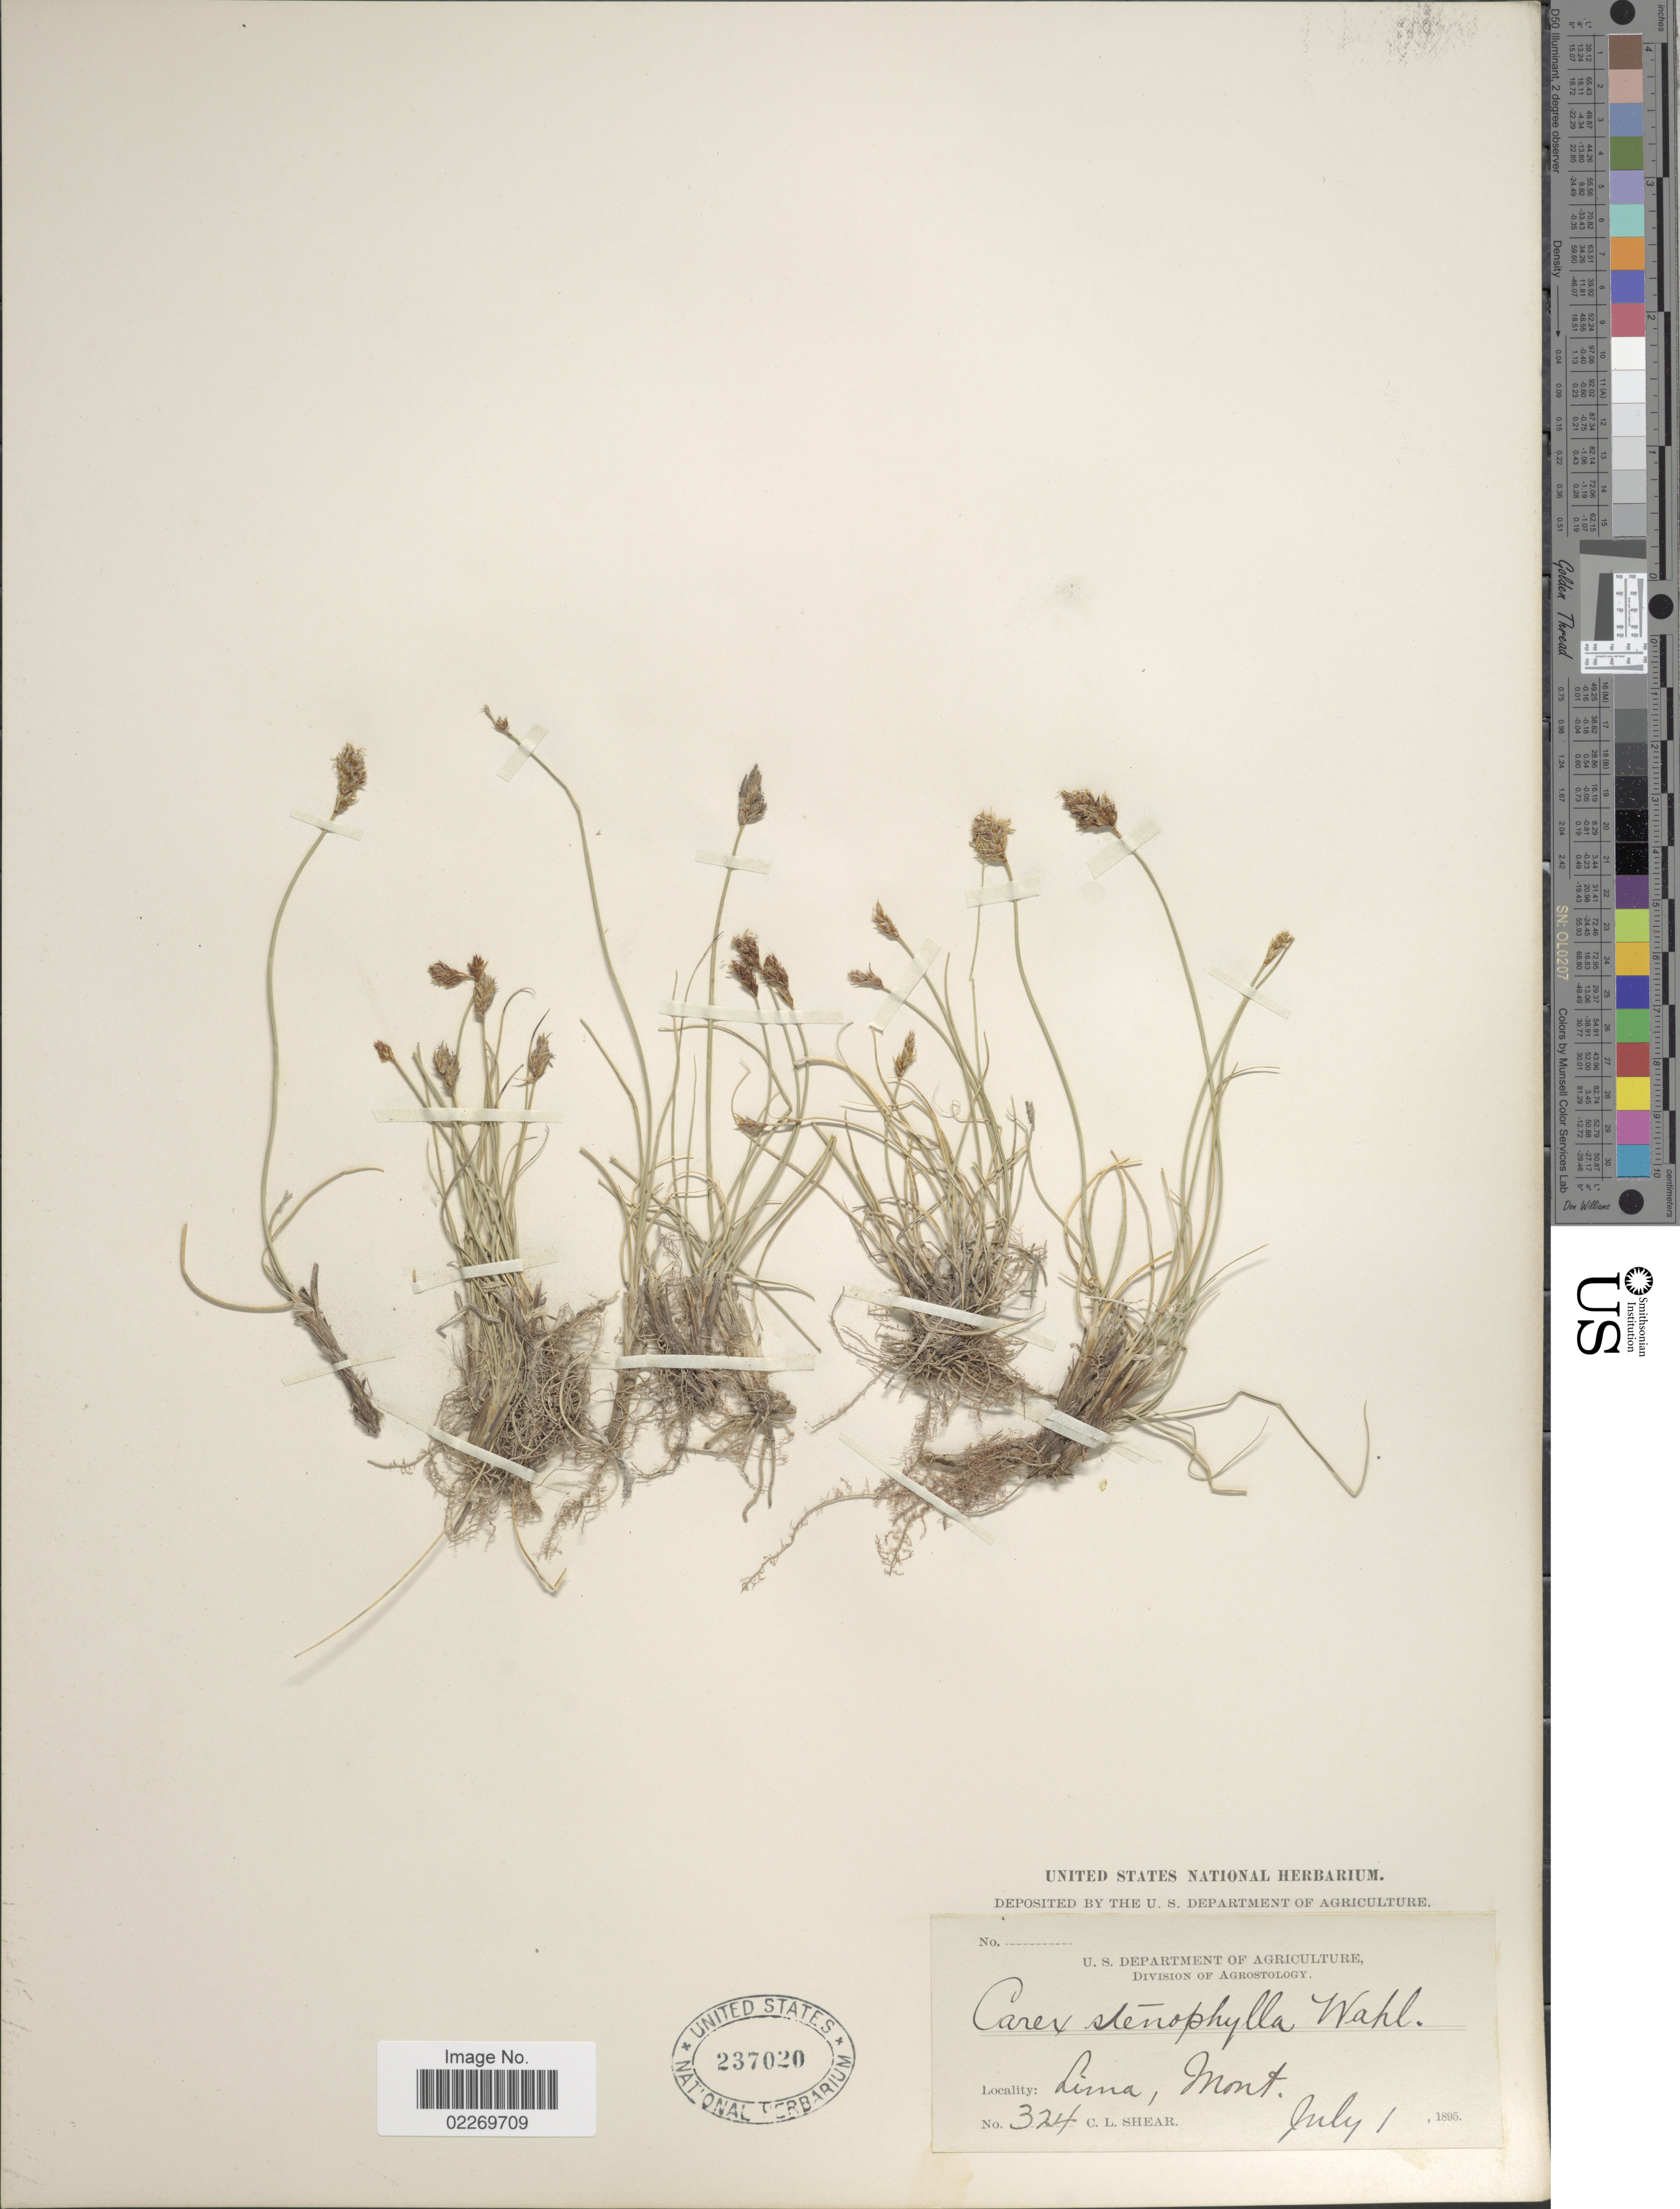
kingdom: Plantae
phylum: Tracheophyta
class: Liliopsida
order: Poales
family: Cyperaceae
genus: Carex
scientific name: Carex eleocharis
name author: L.H. Bailey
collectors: C. L. Shear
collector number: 324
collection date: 1895-07-01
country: United States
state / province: Montana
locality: Lima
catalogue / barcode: US 237020